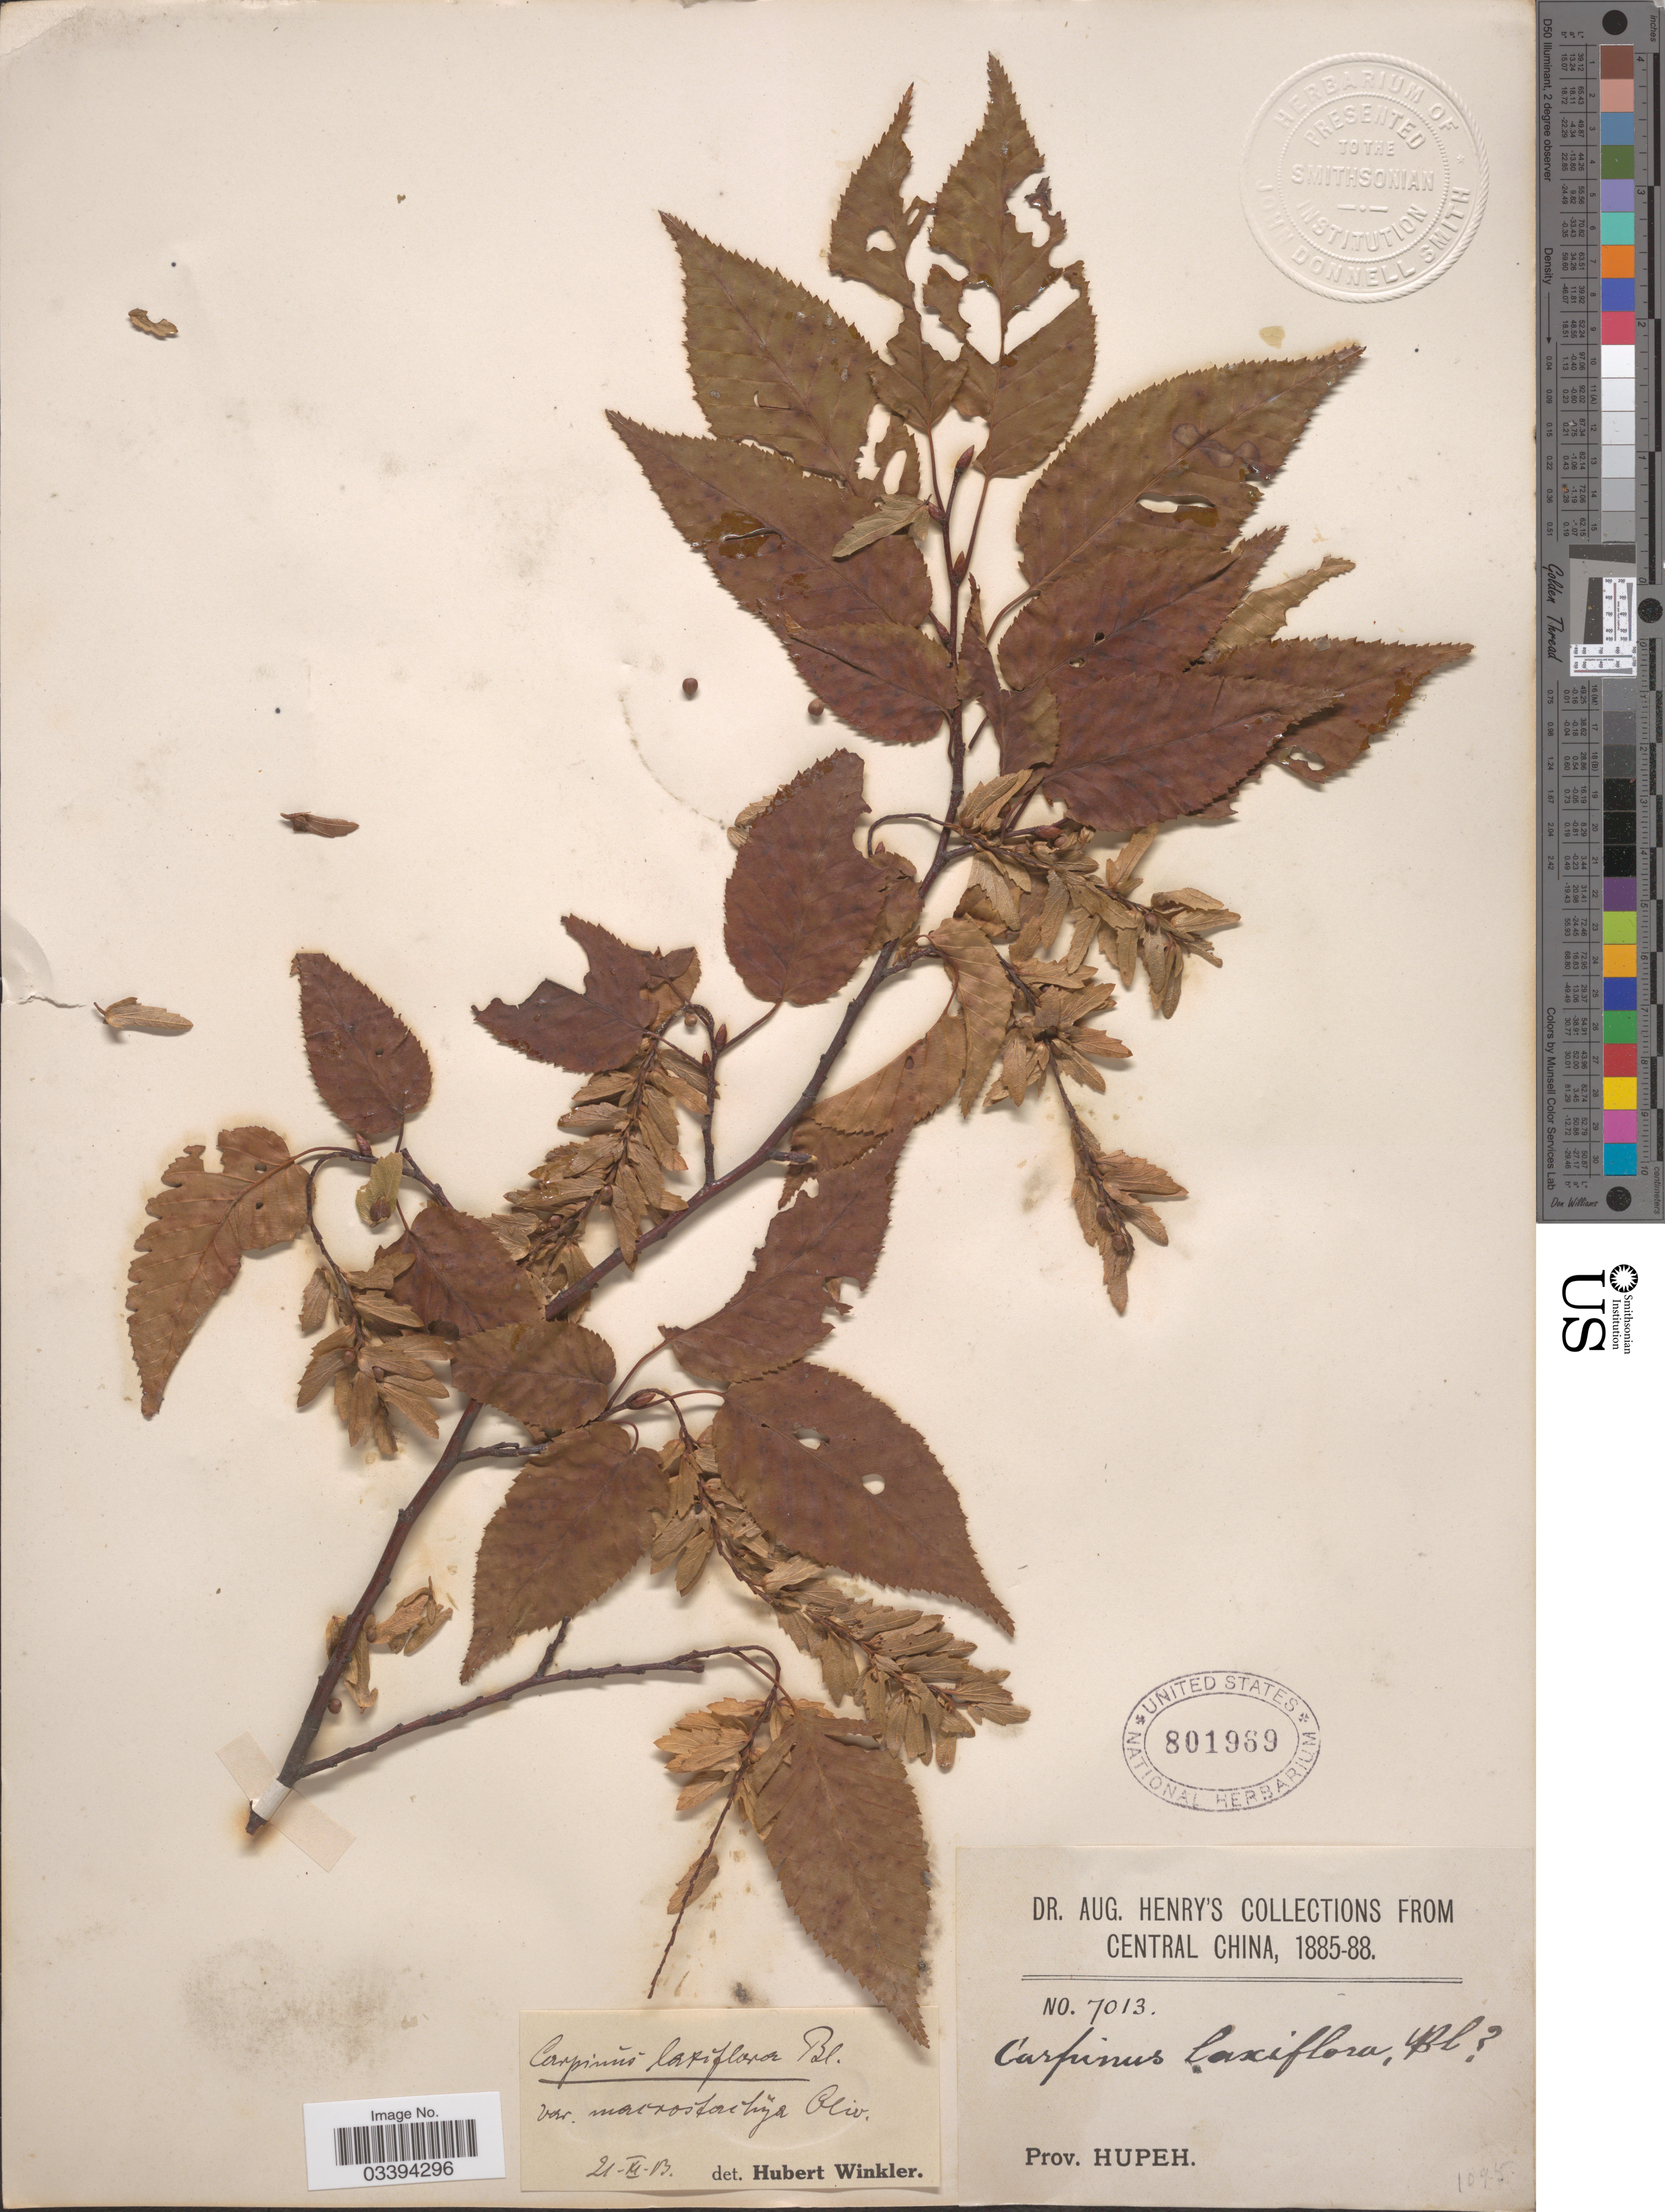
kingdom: Plantae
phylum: Tracheophyta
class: Magnoliopsida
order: Fagales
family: Betulaceae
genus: Carpinus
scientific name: Carpinus laxiflora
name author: (Siebold & Zucc.) Blume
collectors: A. Henry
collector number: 7013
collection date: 1885/1888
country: China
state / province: Hubei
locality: Central China. Prov. Hupeh.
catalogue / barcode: US 801969